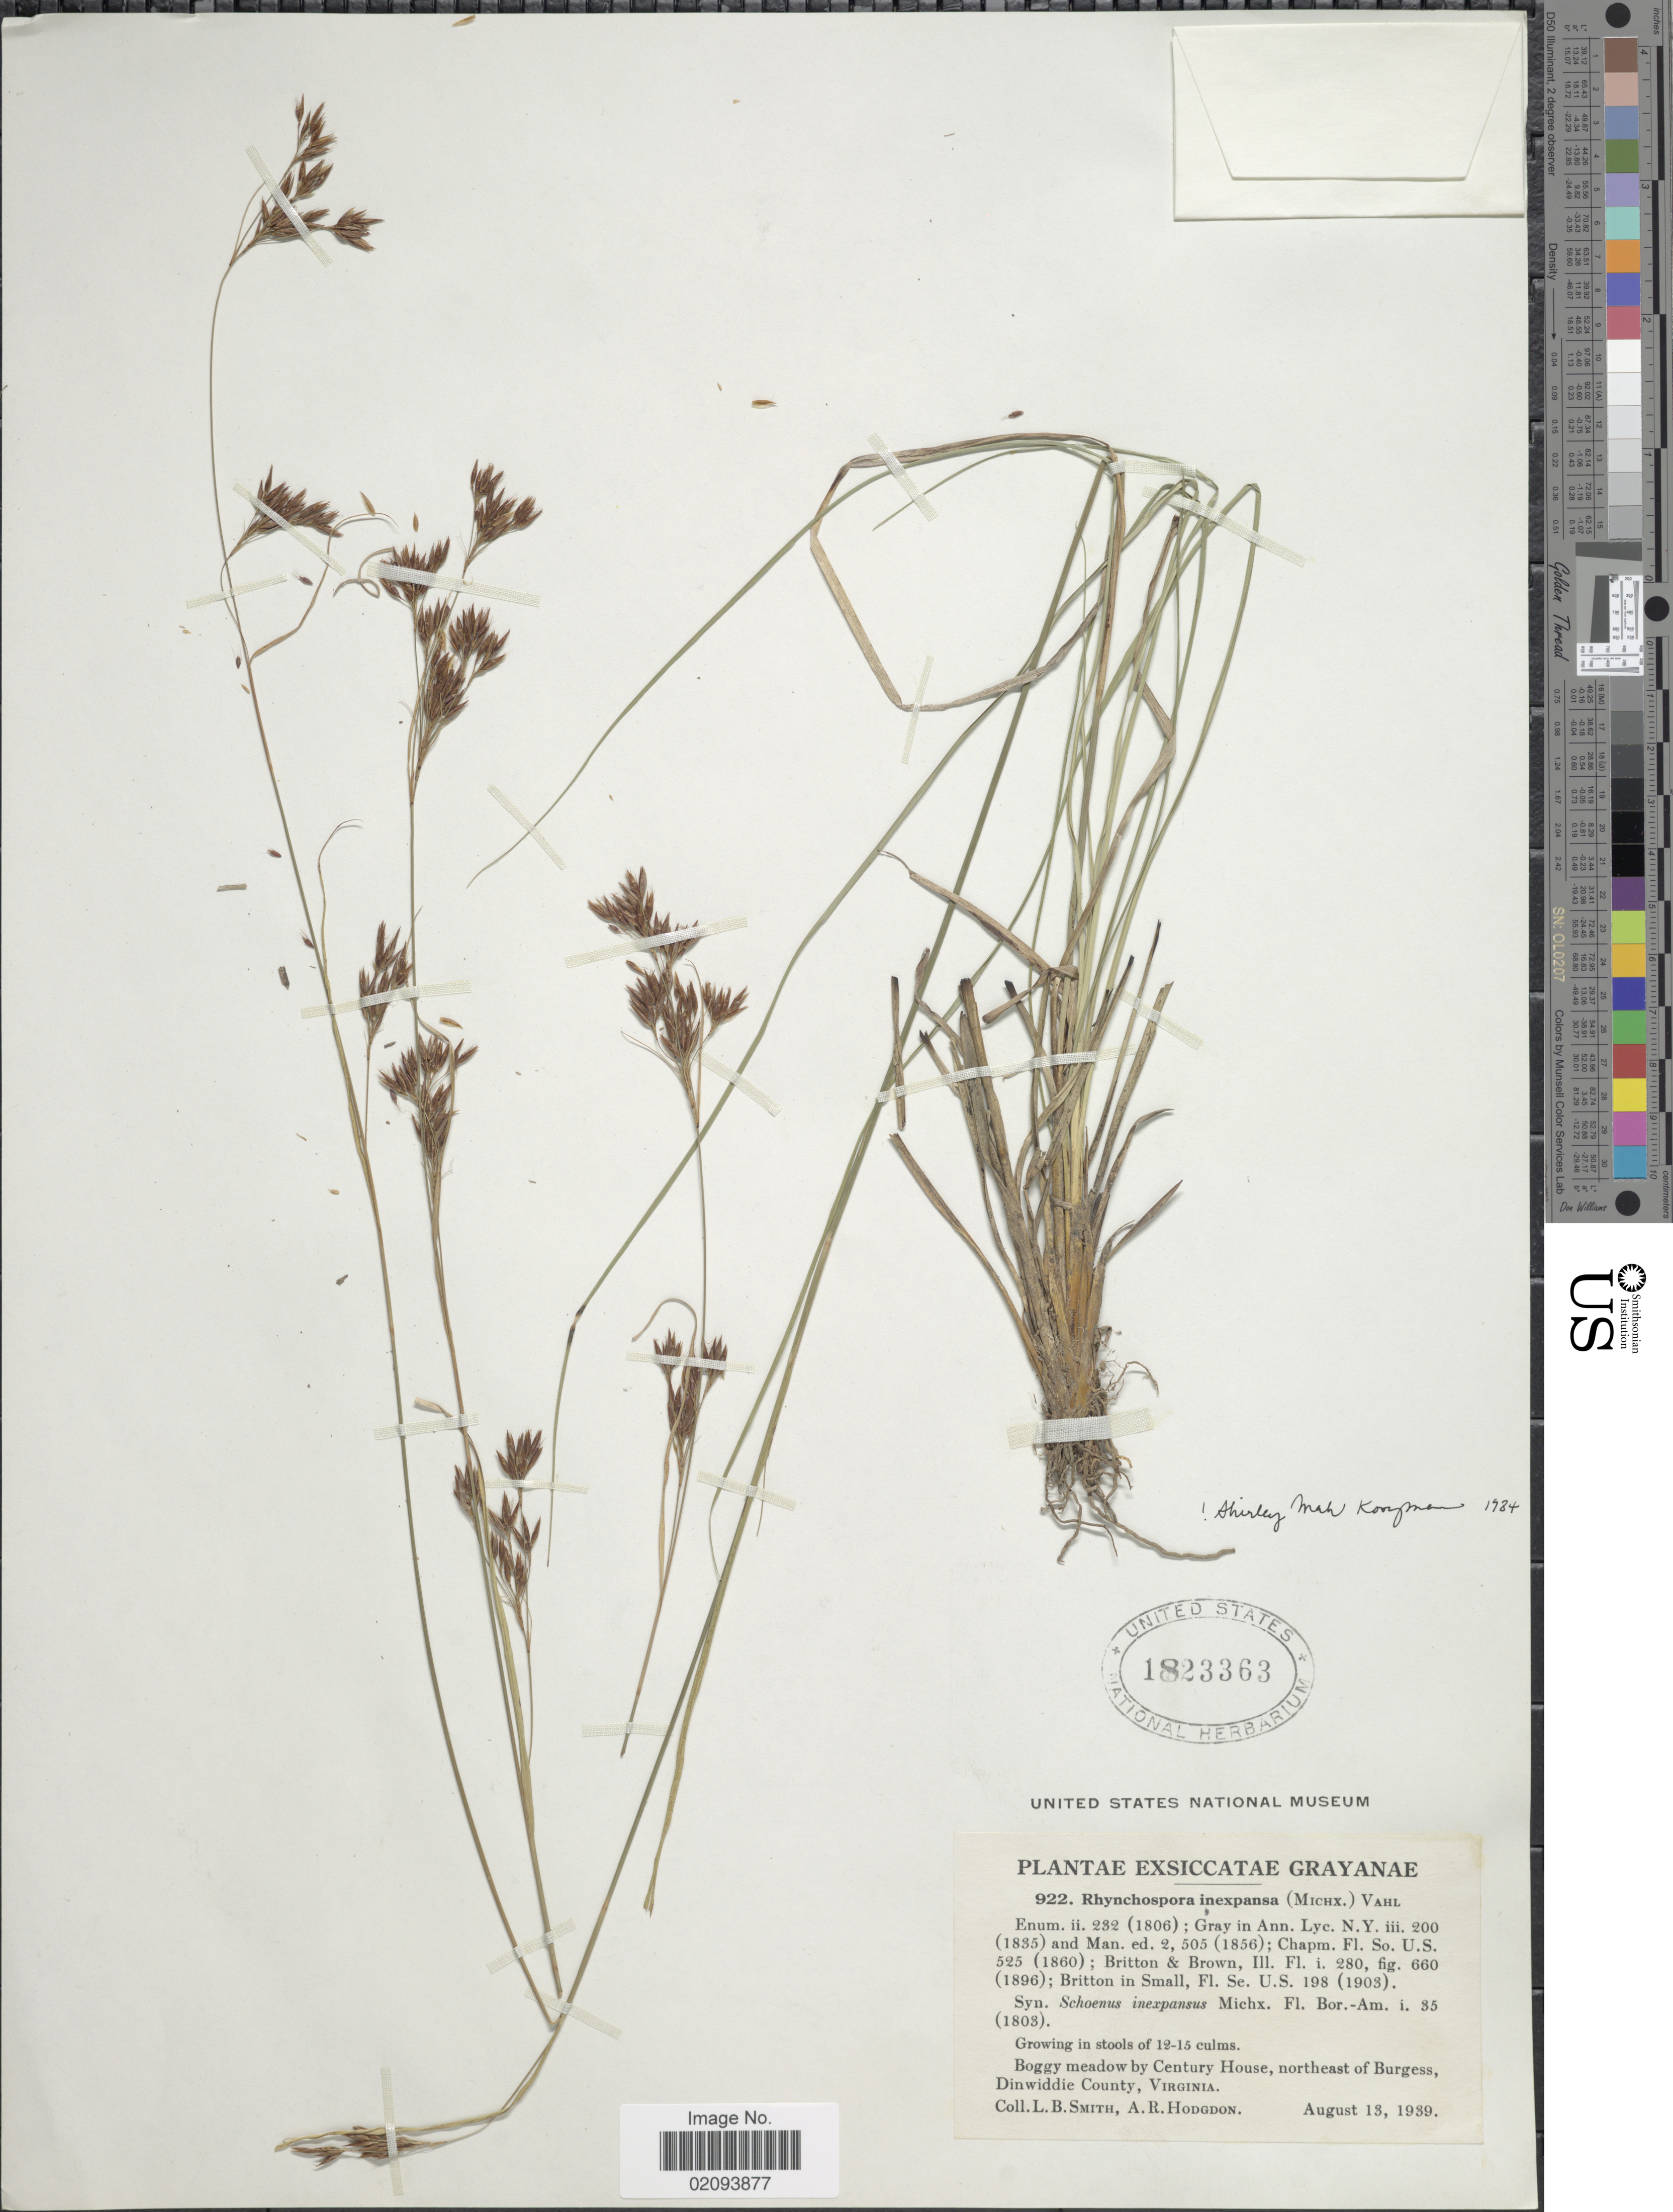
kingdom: Plantae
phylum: Tracheophyta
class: Liliopsida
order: Poales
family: Cyperaceae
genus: Rhynchospora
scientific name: Rhynchospora inexpansa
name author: (Michx.) Vahl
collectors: L. Smith & A. R. Hodgdon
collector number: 922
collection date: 1939-08-13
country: United States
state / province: Virginia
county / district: Dinwiddie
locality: Boggy meadow by Century House, northeast of Burgess, Dinwiddie County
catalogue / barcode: US 1823363